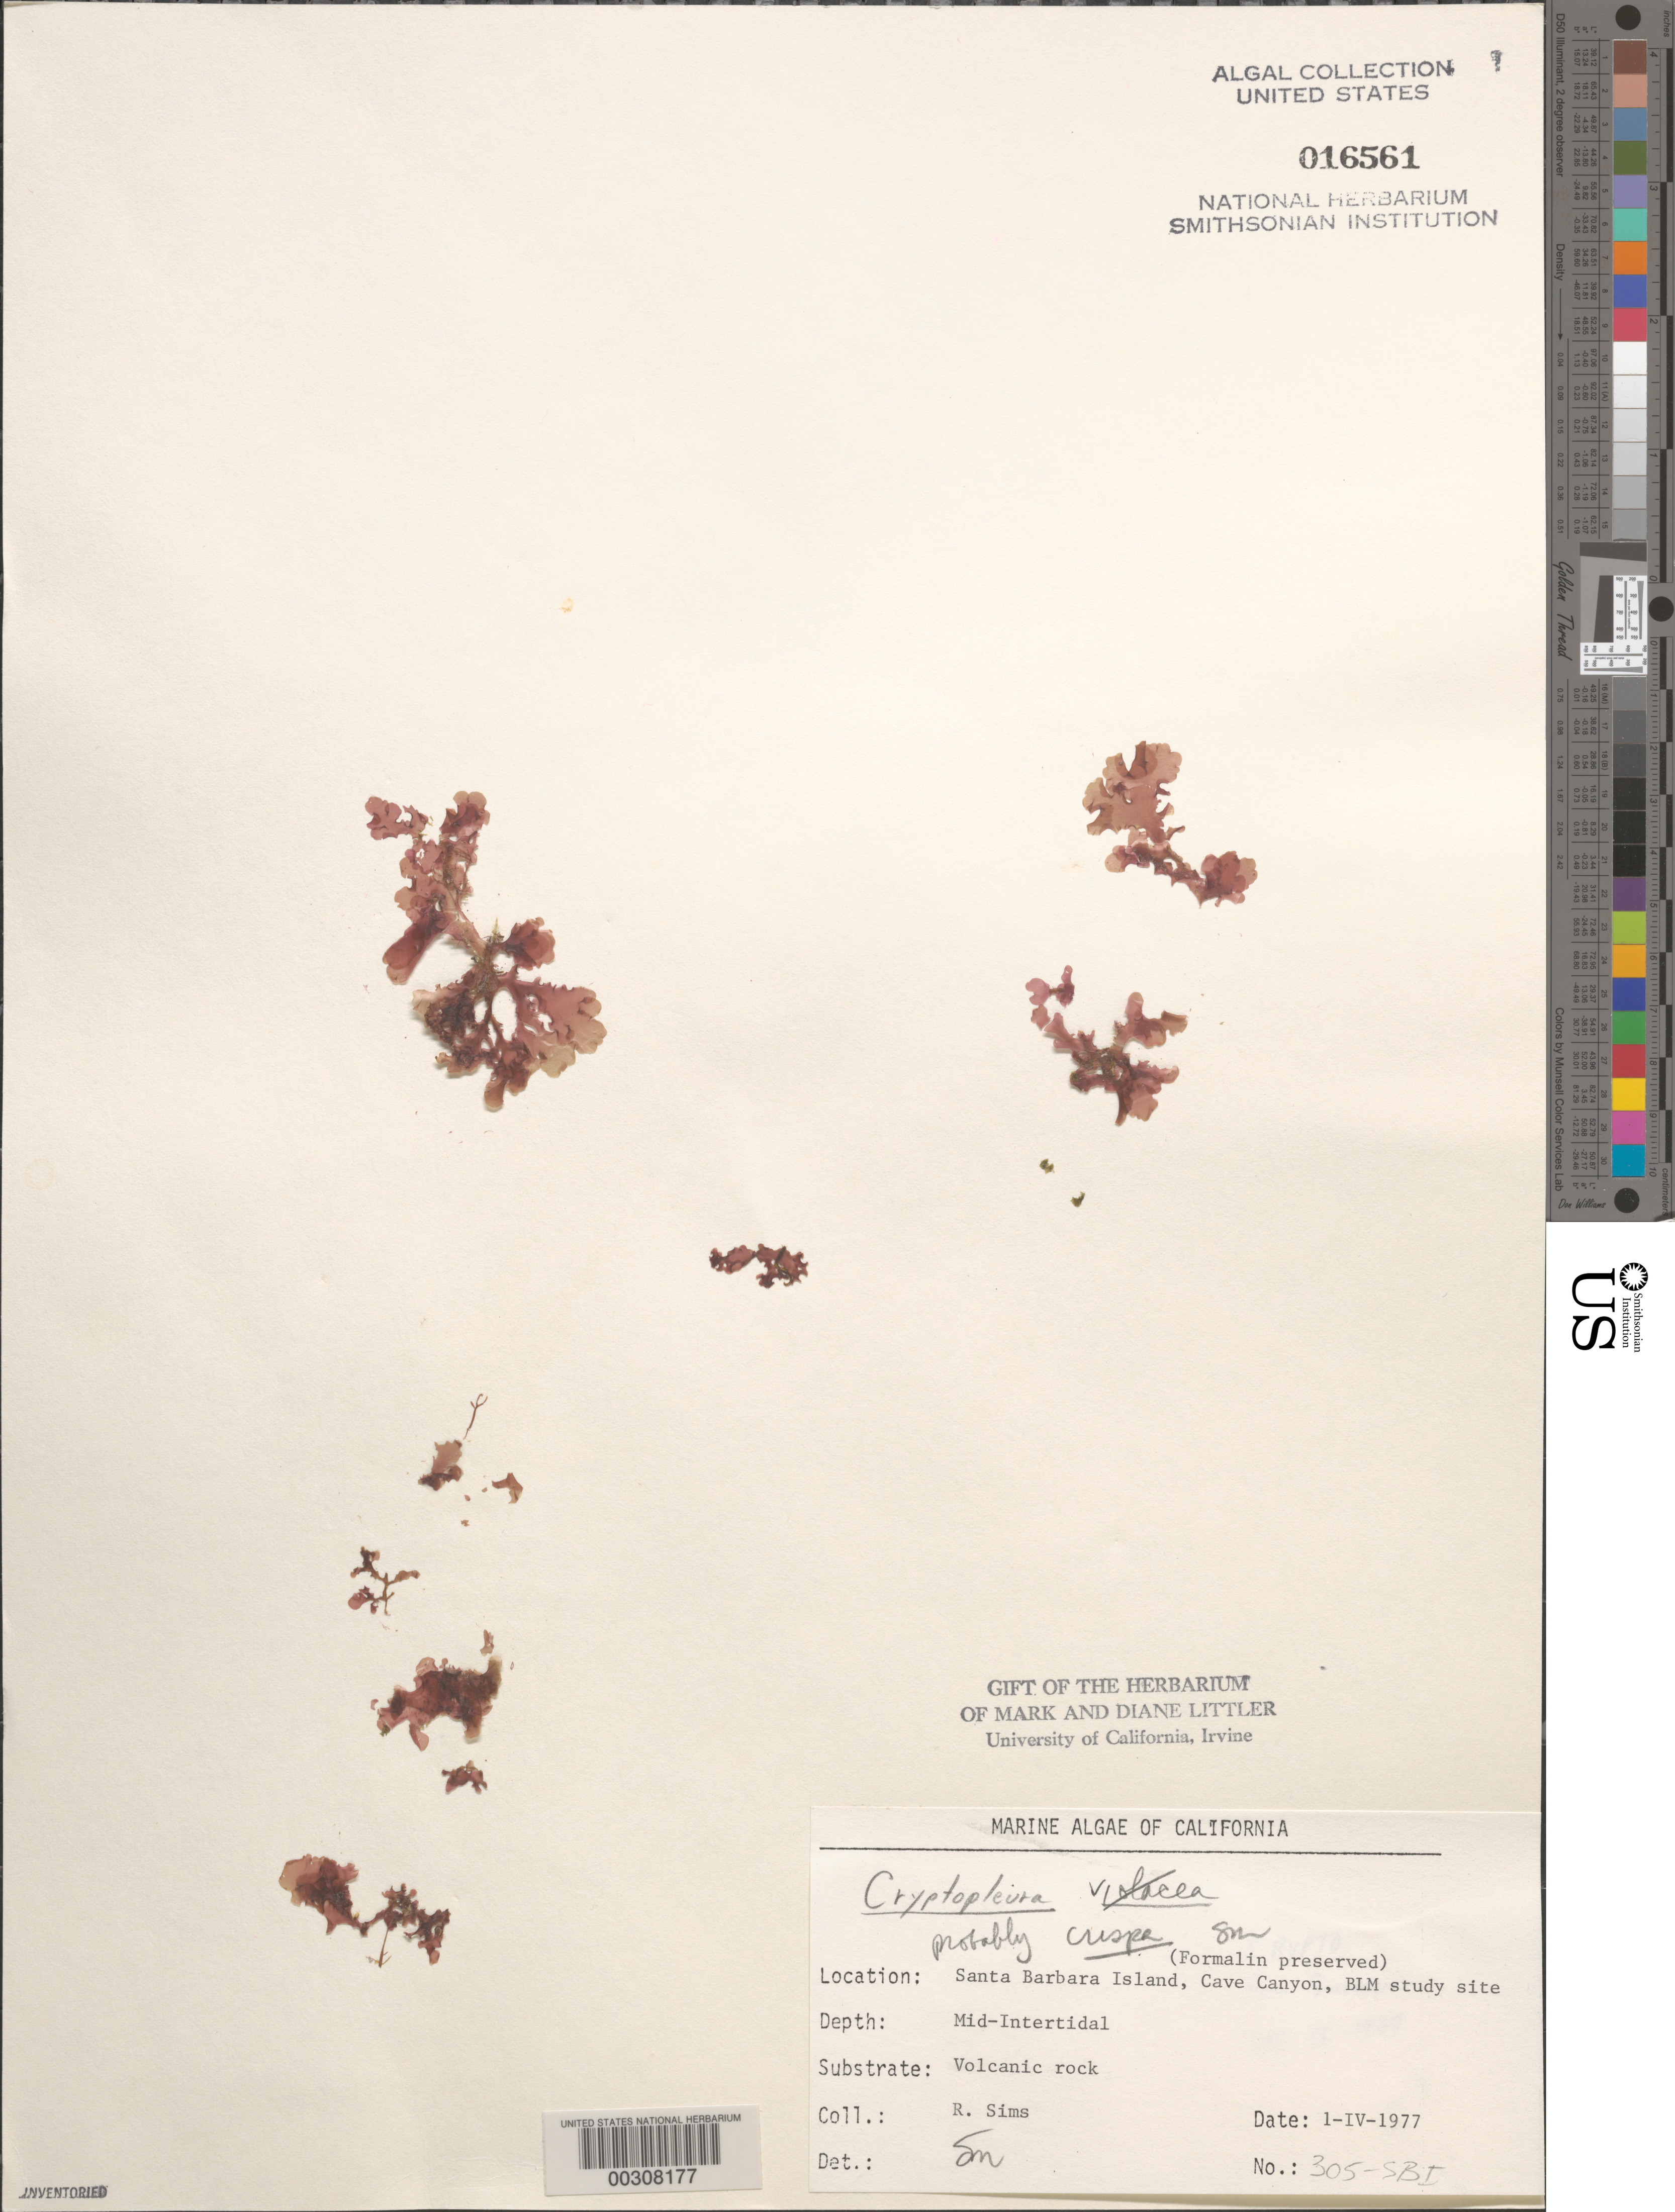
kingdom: Plantae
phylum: Rhodophyta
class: Florideophyceae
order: Ceramiales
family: Delesseriaceae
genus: Cryptopleura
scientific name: Cryptopleura crispa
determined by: Murray, S. N.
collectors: R. H. Sims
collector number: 305-sbi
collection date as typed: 01 Apr 1977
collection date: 1977-04-01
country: United States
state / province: California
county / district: Santa Barbara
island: Santa Barbara Island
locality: Cave Canyon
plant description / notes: BLM-SOCALBIGHT Rocky Intertidal Survey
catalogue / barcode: US 16561